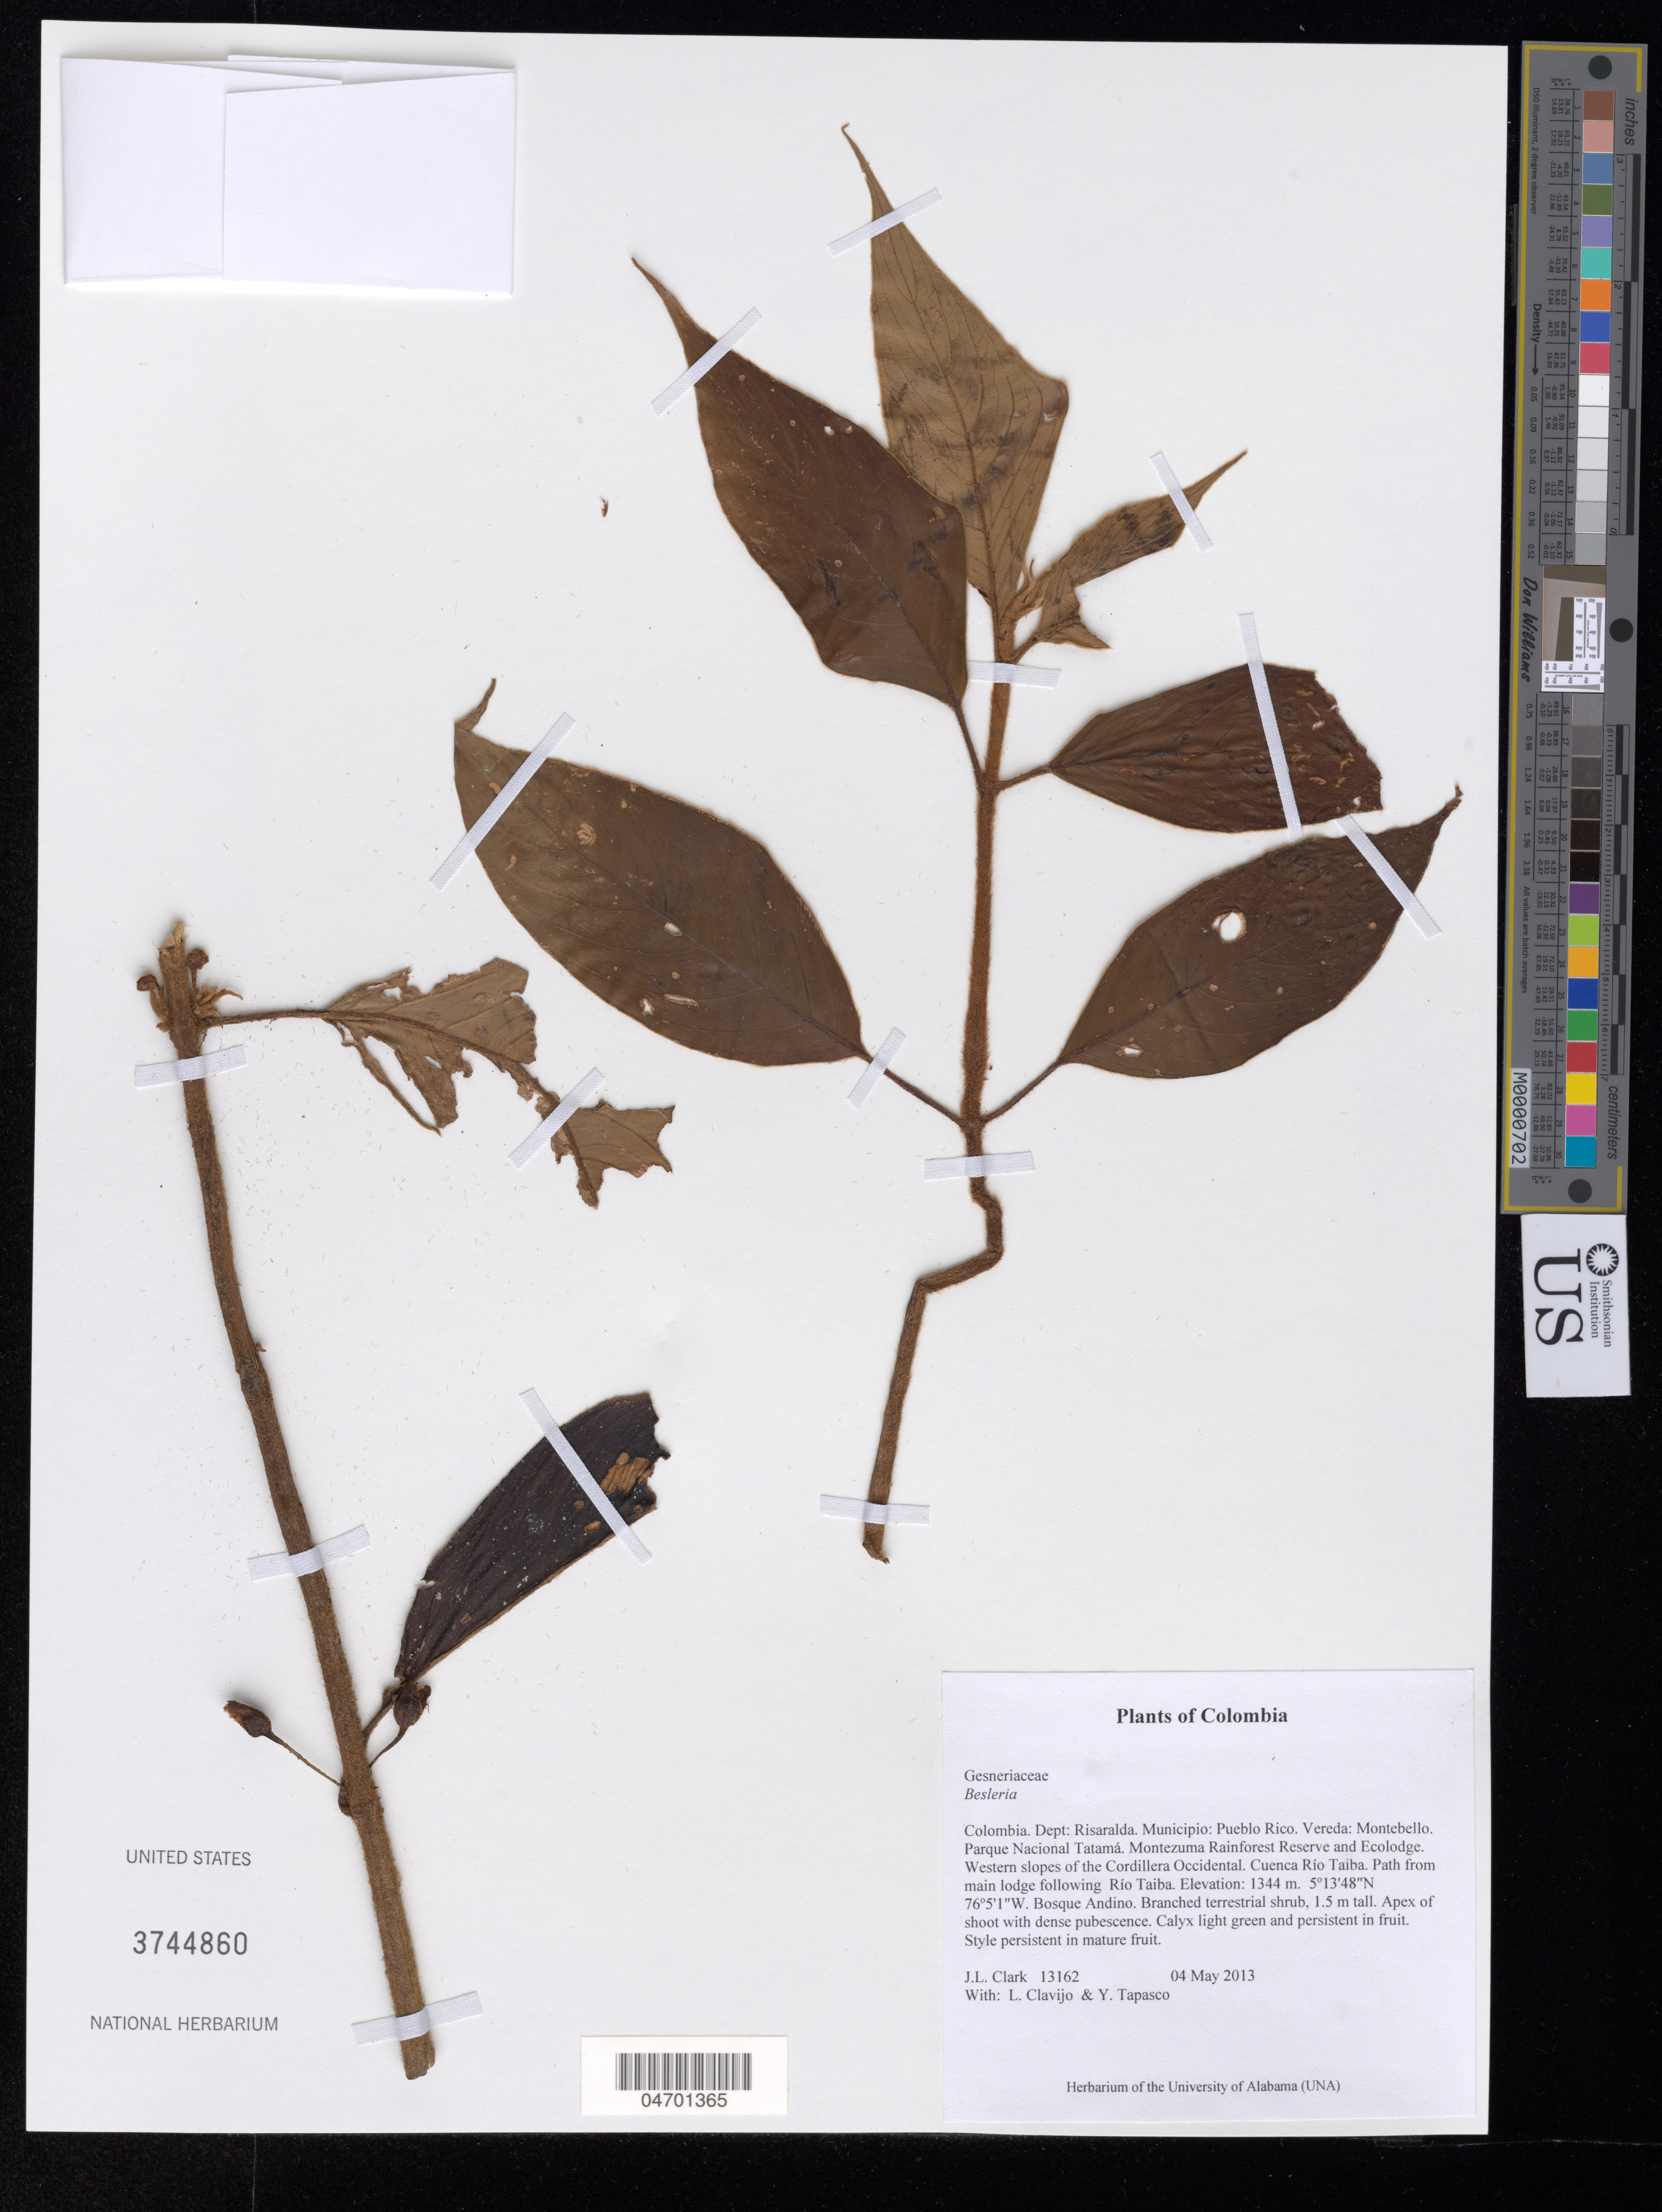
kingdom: Plantae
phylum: Tracheophyta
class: Magnoliopsida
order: Lamiales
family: Gesneriaceae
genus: Besleria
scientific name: Besleria sp.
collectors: J. L. Clark, L. Clavijo & K. Holsten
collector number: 13162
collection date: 2013-05-04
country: Colombia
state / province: Risaralda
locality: Dept: Risaralda. Municipio: Pueblo Rico. Vereda: Montebello. Parque Nacional Tatamá. Montezuma Rainforest Reserve and Ecolodge. Western slopes of the Cordillera Occidental. Cuenca Río Taiba. Path from main lodge following Río Taiba. Bosque Andino.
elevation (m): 1344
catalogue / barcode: US 3744860